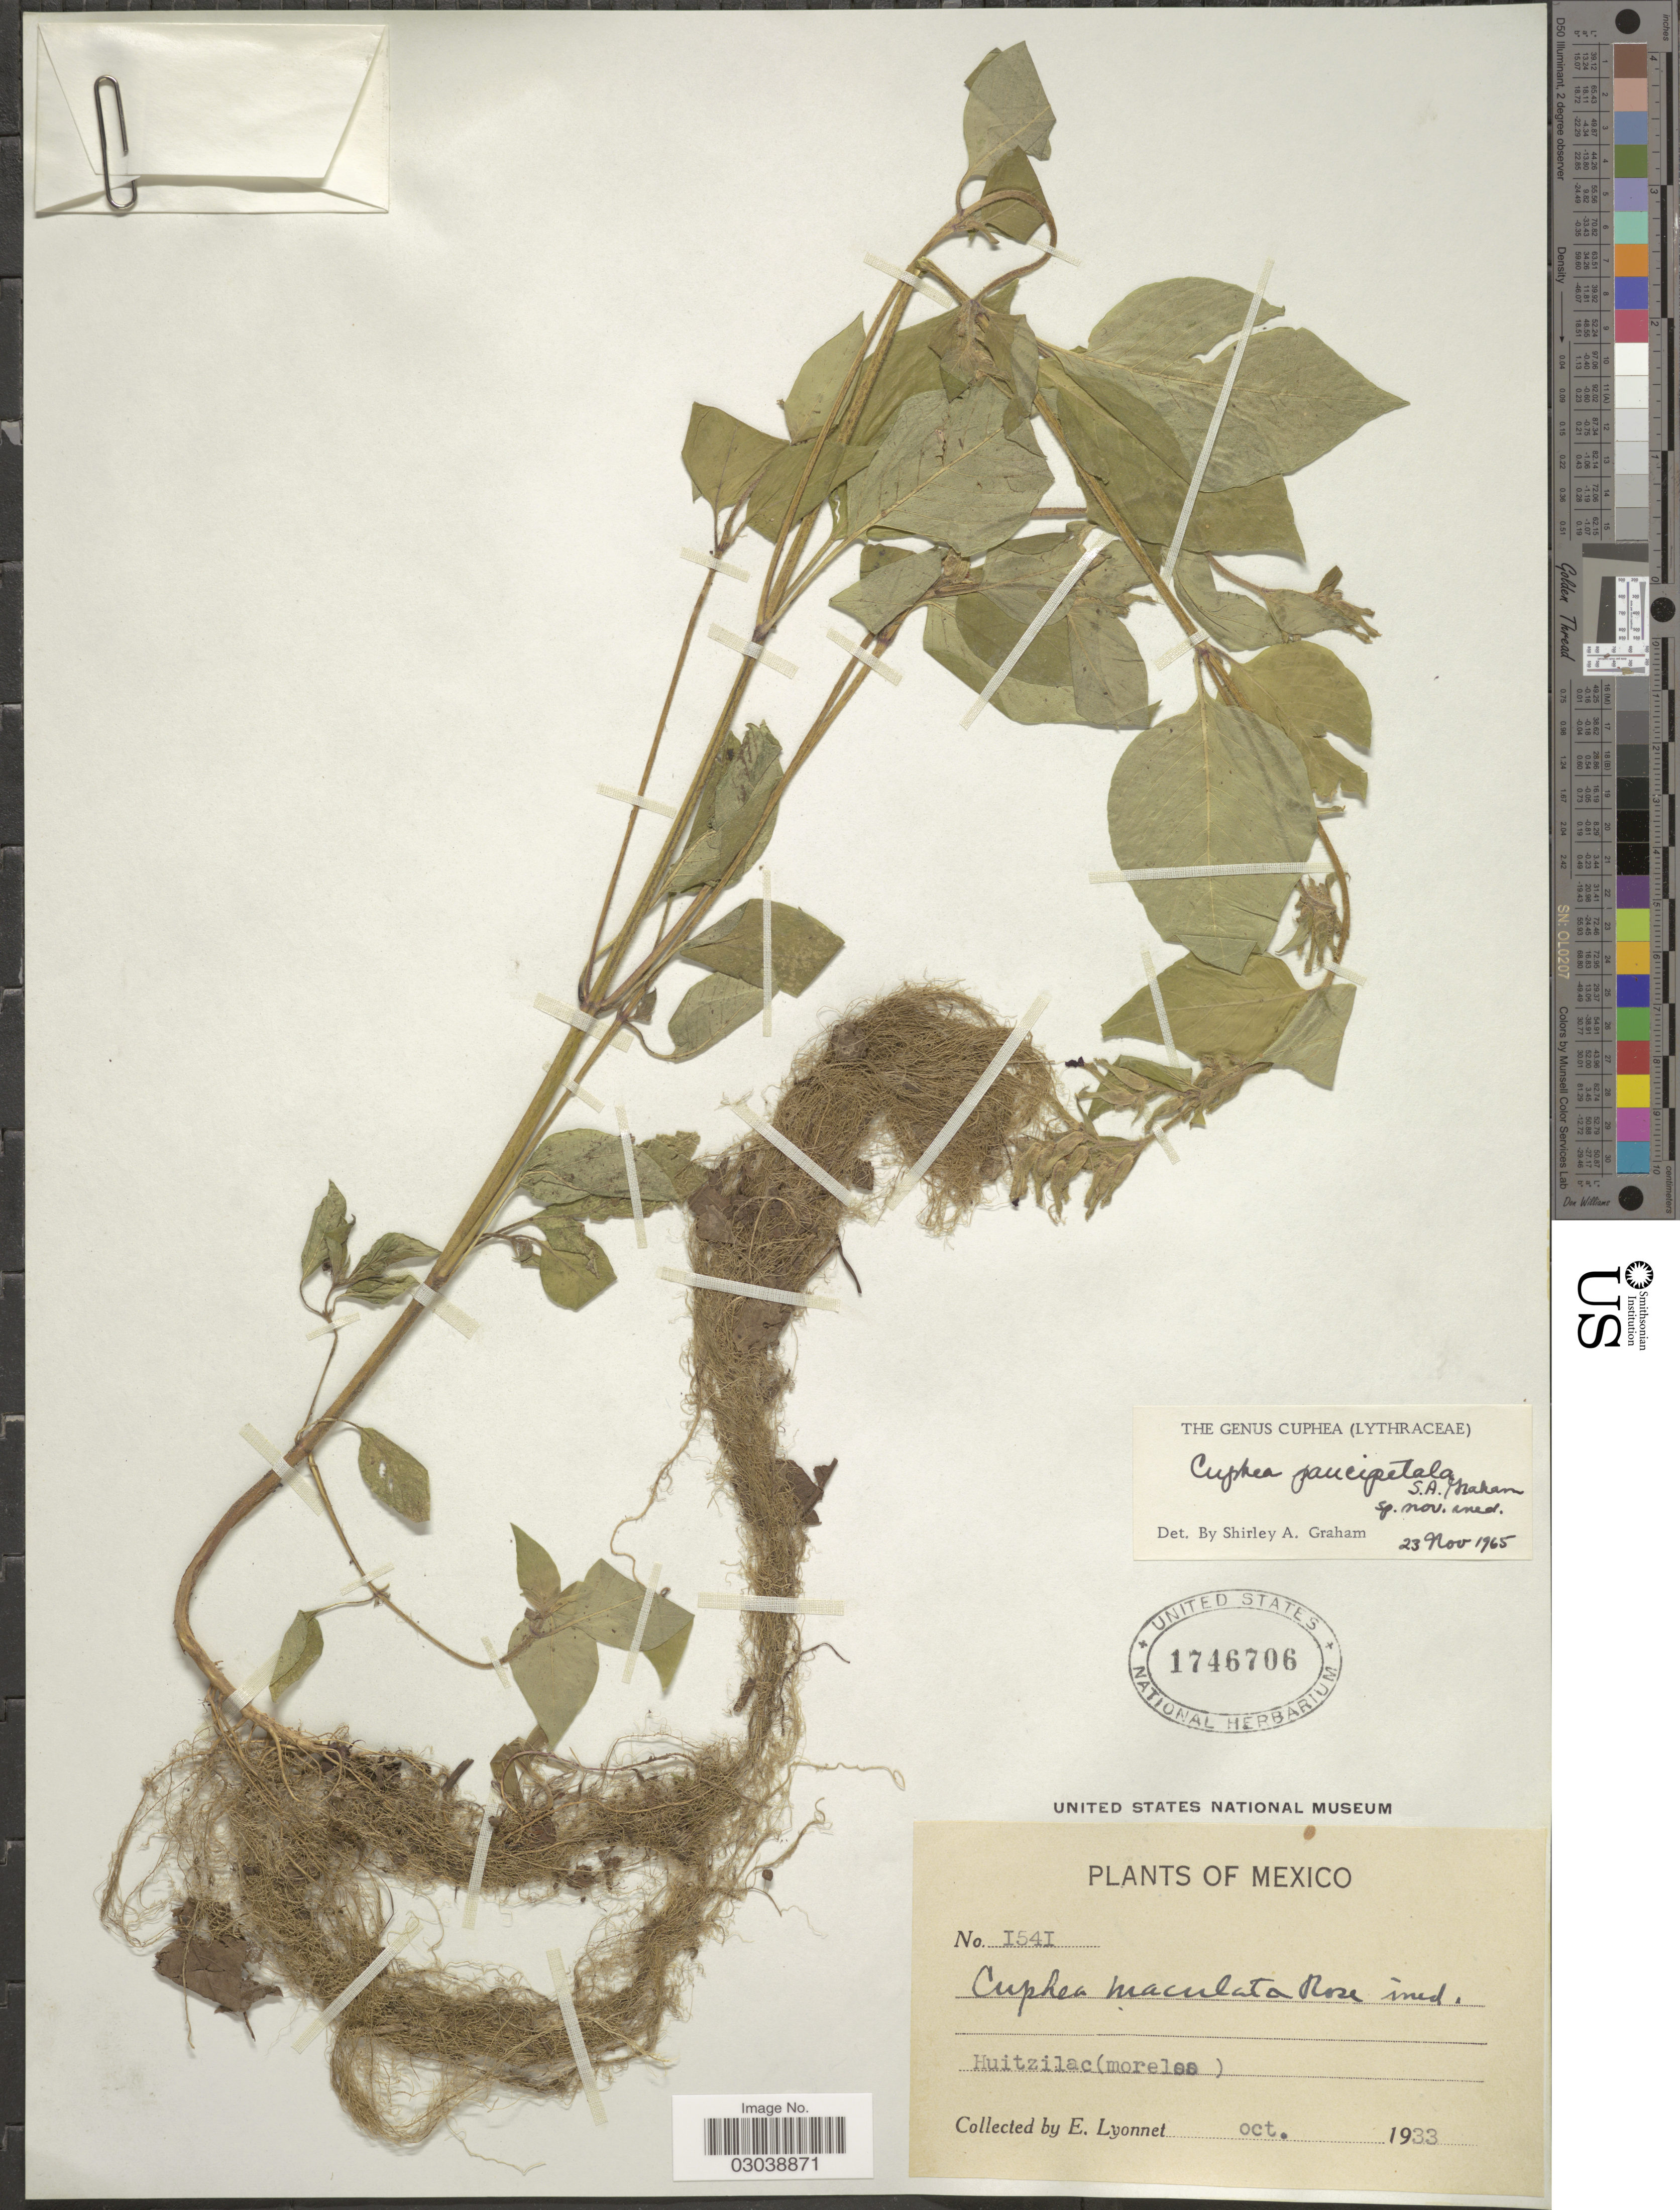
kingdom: Plantae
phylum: Tracheophyta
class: Magnoliopsida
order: Myrtales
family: Lythraceae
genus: Cuphea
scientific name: Cuphea paucipetala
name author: S.A. Graham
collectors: E. Lyonnet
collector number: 1541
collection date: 1933-10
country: Mexico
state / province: Morelos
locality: Huitzilac.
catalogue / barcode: US 1746706